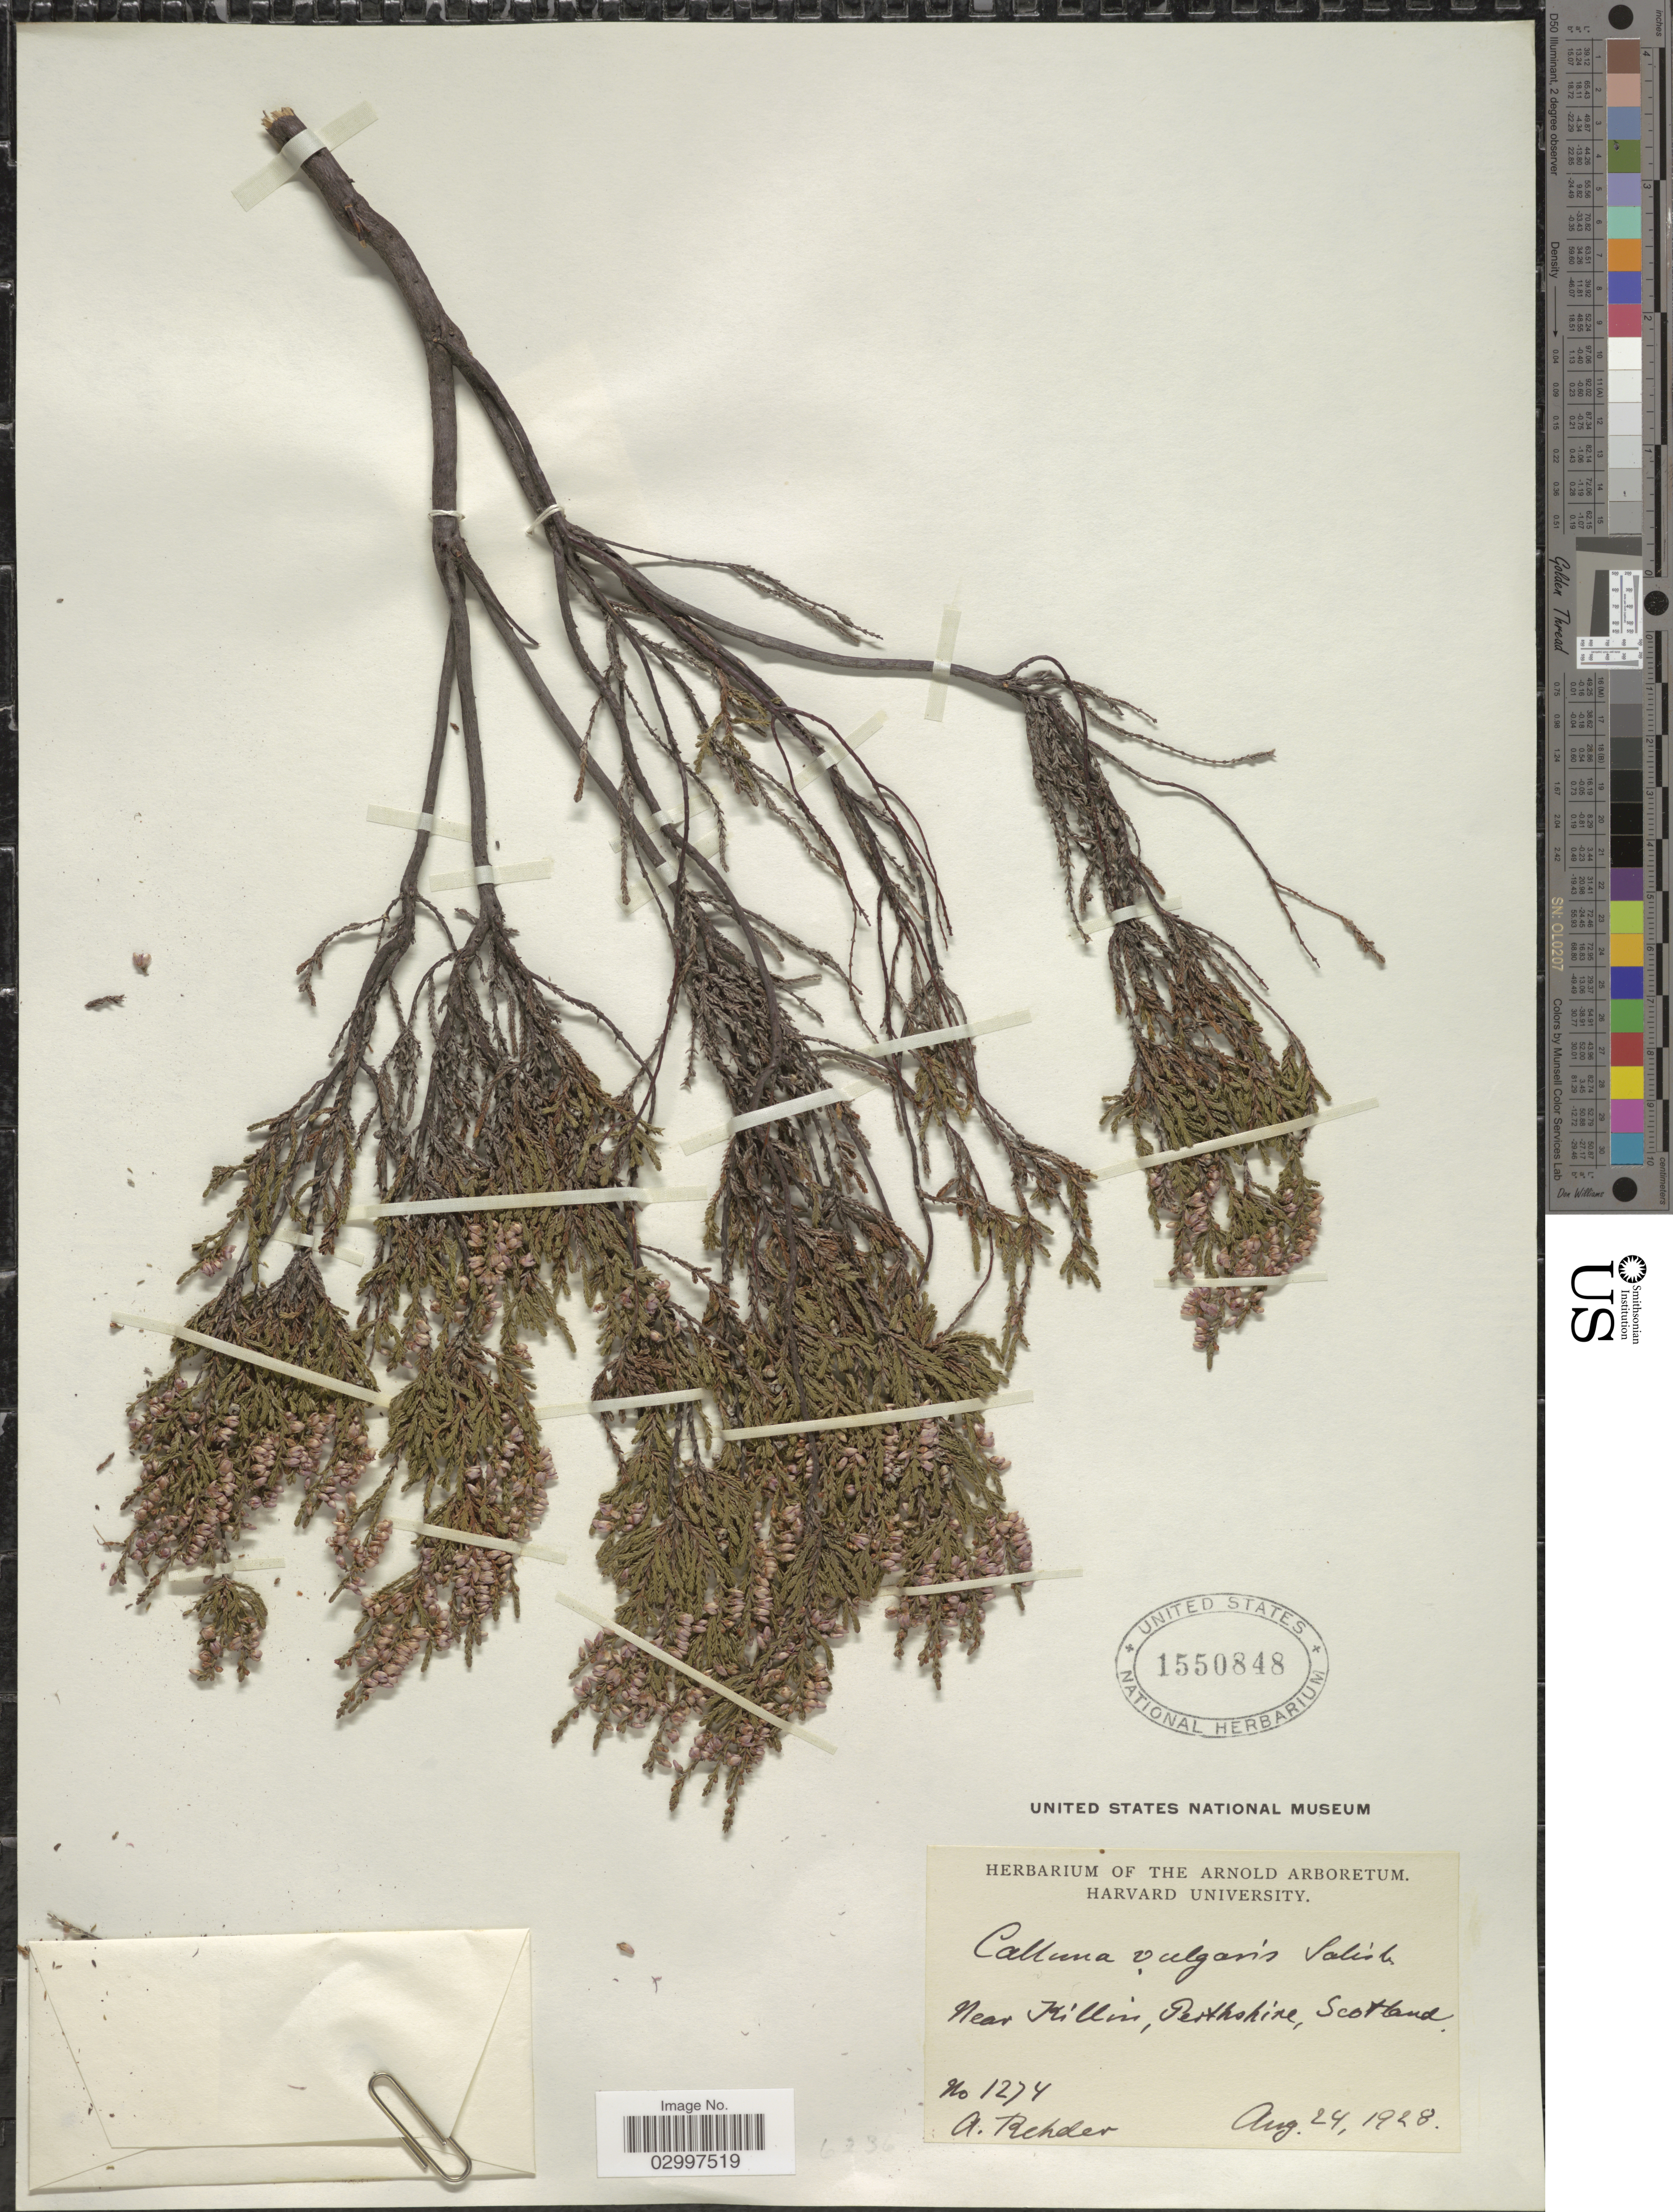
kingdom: Plantae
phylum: Tracheophyta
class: Magnoliopsida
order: Ericales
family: Ericaceae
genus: Calluna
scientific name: Calluna vulgaris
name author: (L.) Hull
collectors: A. Rehder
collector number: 1274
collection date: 1928-08-24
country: United Kingdom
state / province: Scotland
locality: Near Killin, Pertshire.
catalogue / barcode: US 1550848